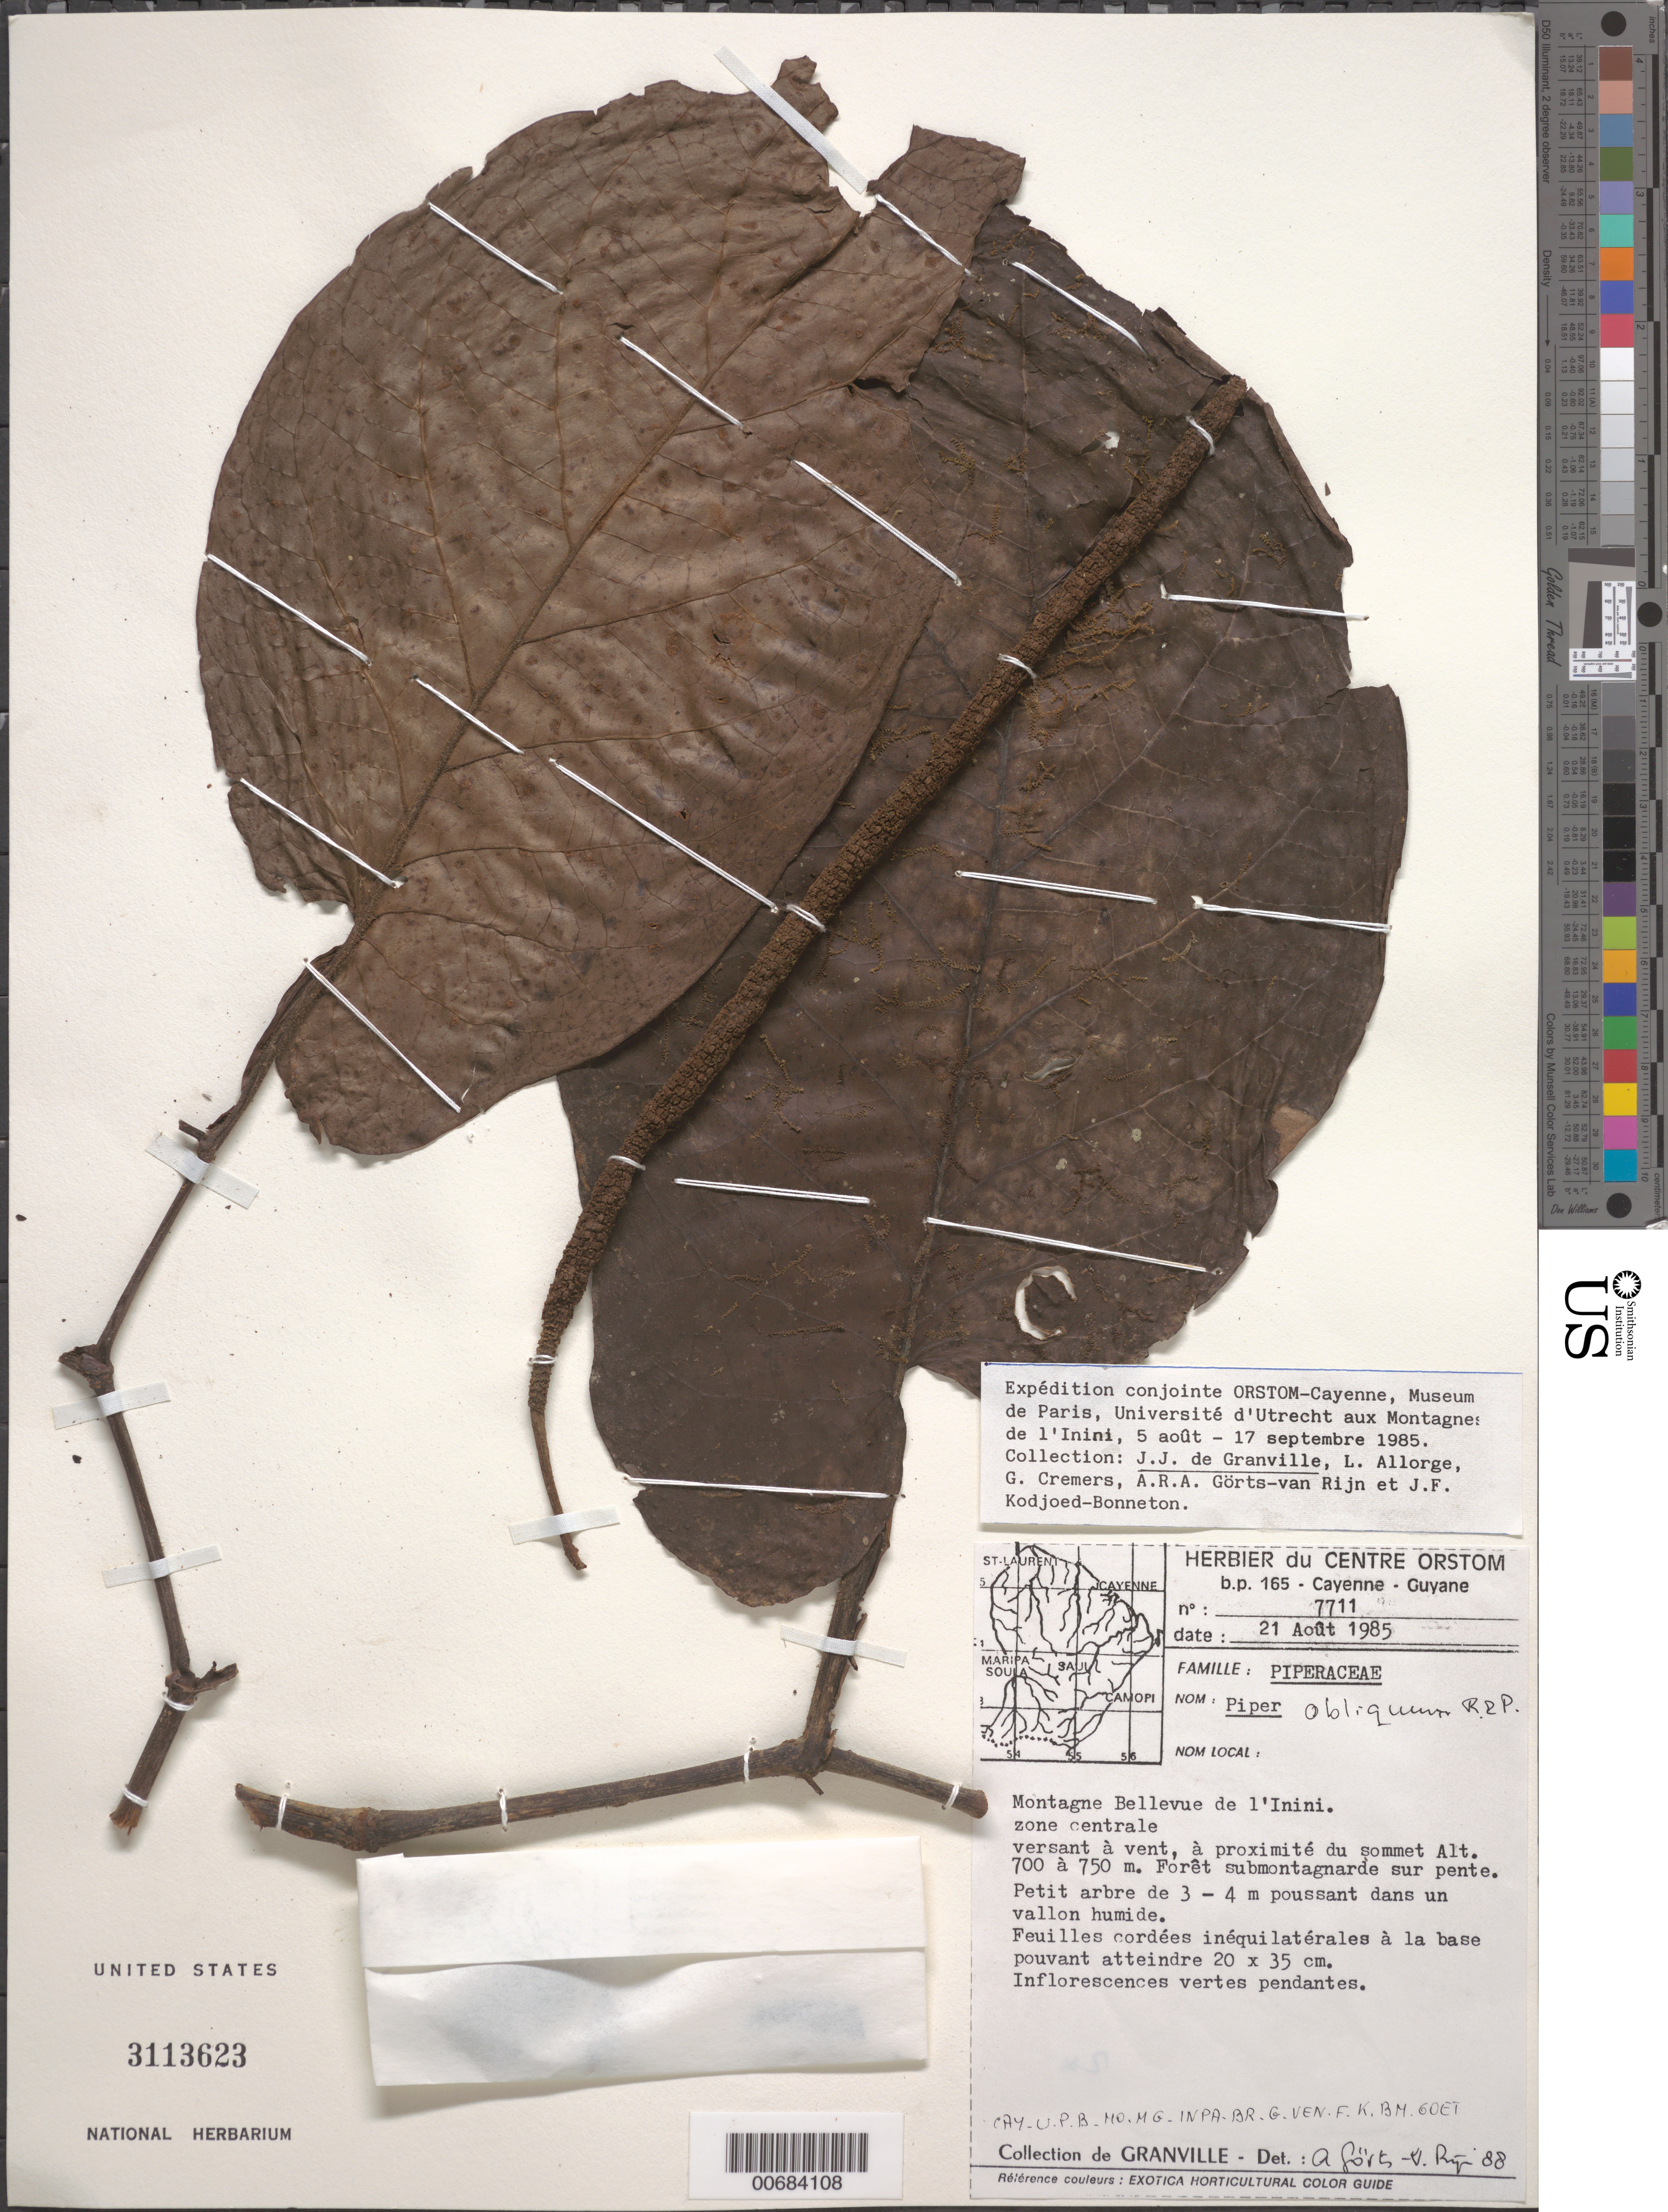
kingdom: Plantae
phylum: Tracheophyta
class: Magnoliopsida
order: Piperales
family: Piperaceae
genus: Piper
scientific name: Piper obliquum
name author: Ruiz & Pav.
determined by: Görts-van Rijn, A. R. A.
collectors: J.-J. de Granville, L. Allorge, G. Cremers, A. .R. A. Görts-van Rijn & J. Kodjoed-Bonneton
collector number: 7711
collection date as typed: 21-Aug-85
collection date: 1985-08-21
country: French Guiana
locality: Montagnes Bellevue de l'Inini, zone centrale, versant á vent, au proximité du sommet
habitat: Forêt submontagnarde sur pente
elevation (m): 700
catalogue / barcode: US 3113623